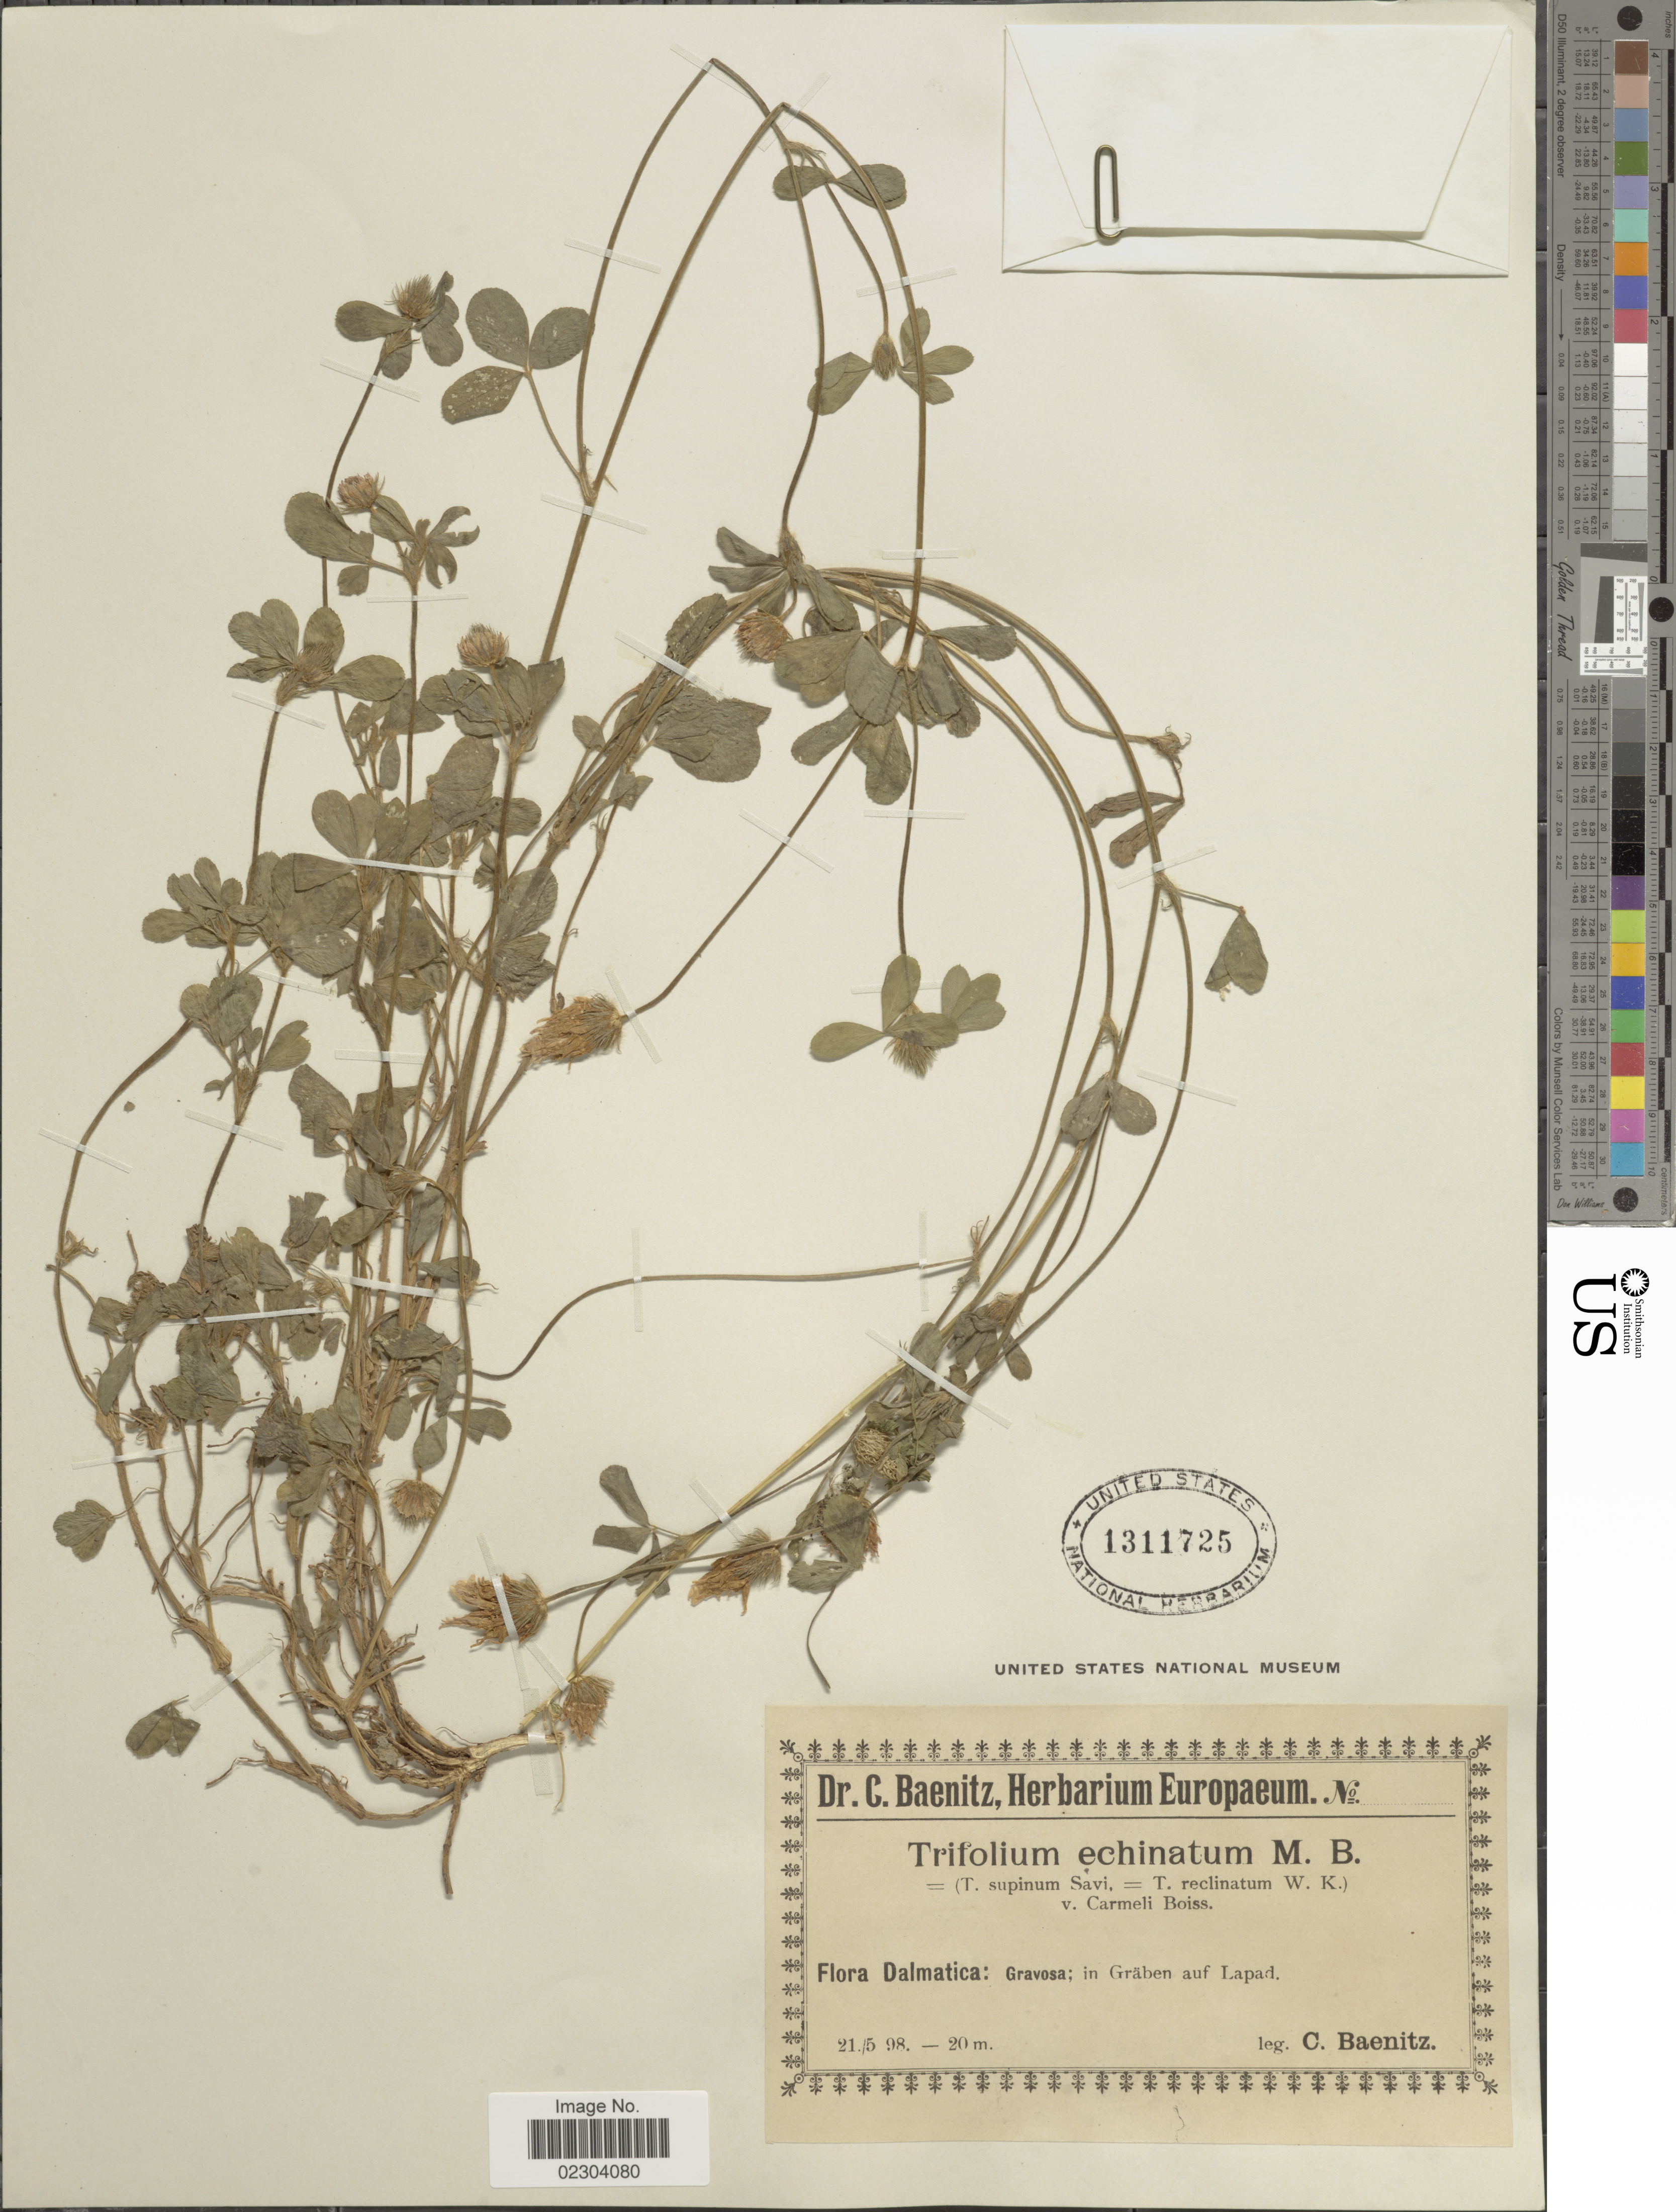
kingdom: Plantae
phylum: Tracheophyta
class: Magnoliopsida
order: Fabales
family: Fabaceae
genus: Trifolium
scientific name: Trifolium echinatum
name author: M. Bieb.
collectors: C. G. Baenitz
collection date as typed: Transcribed d/m/y: 21/5/98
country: Croatia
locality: Dalmatica: Gravosa; in Graben auf Lapad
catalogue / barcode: US 1311725